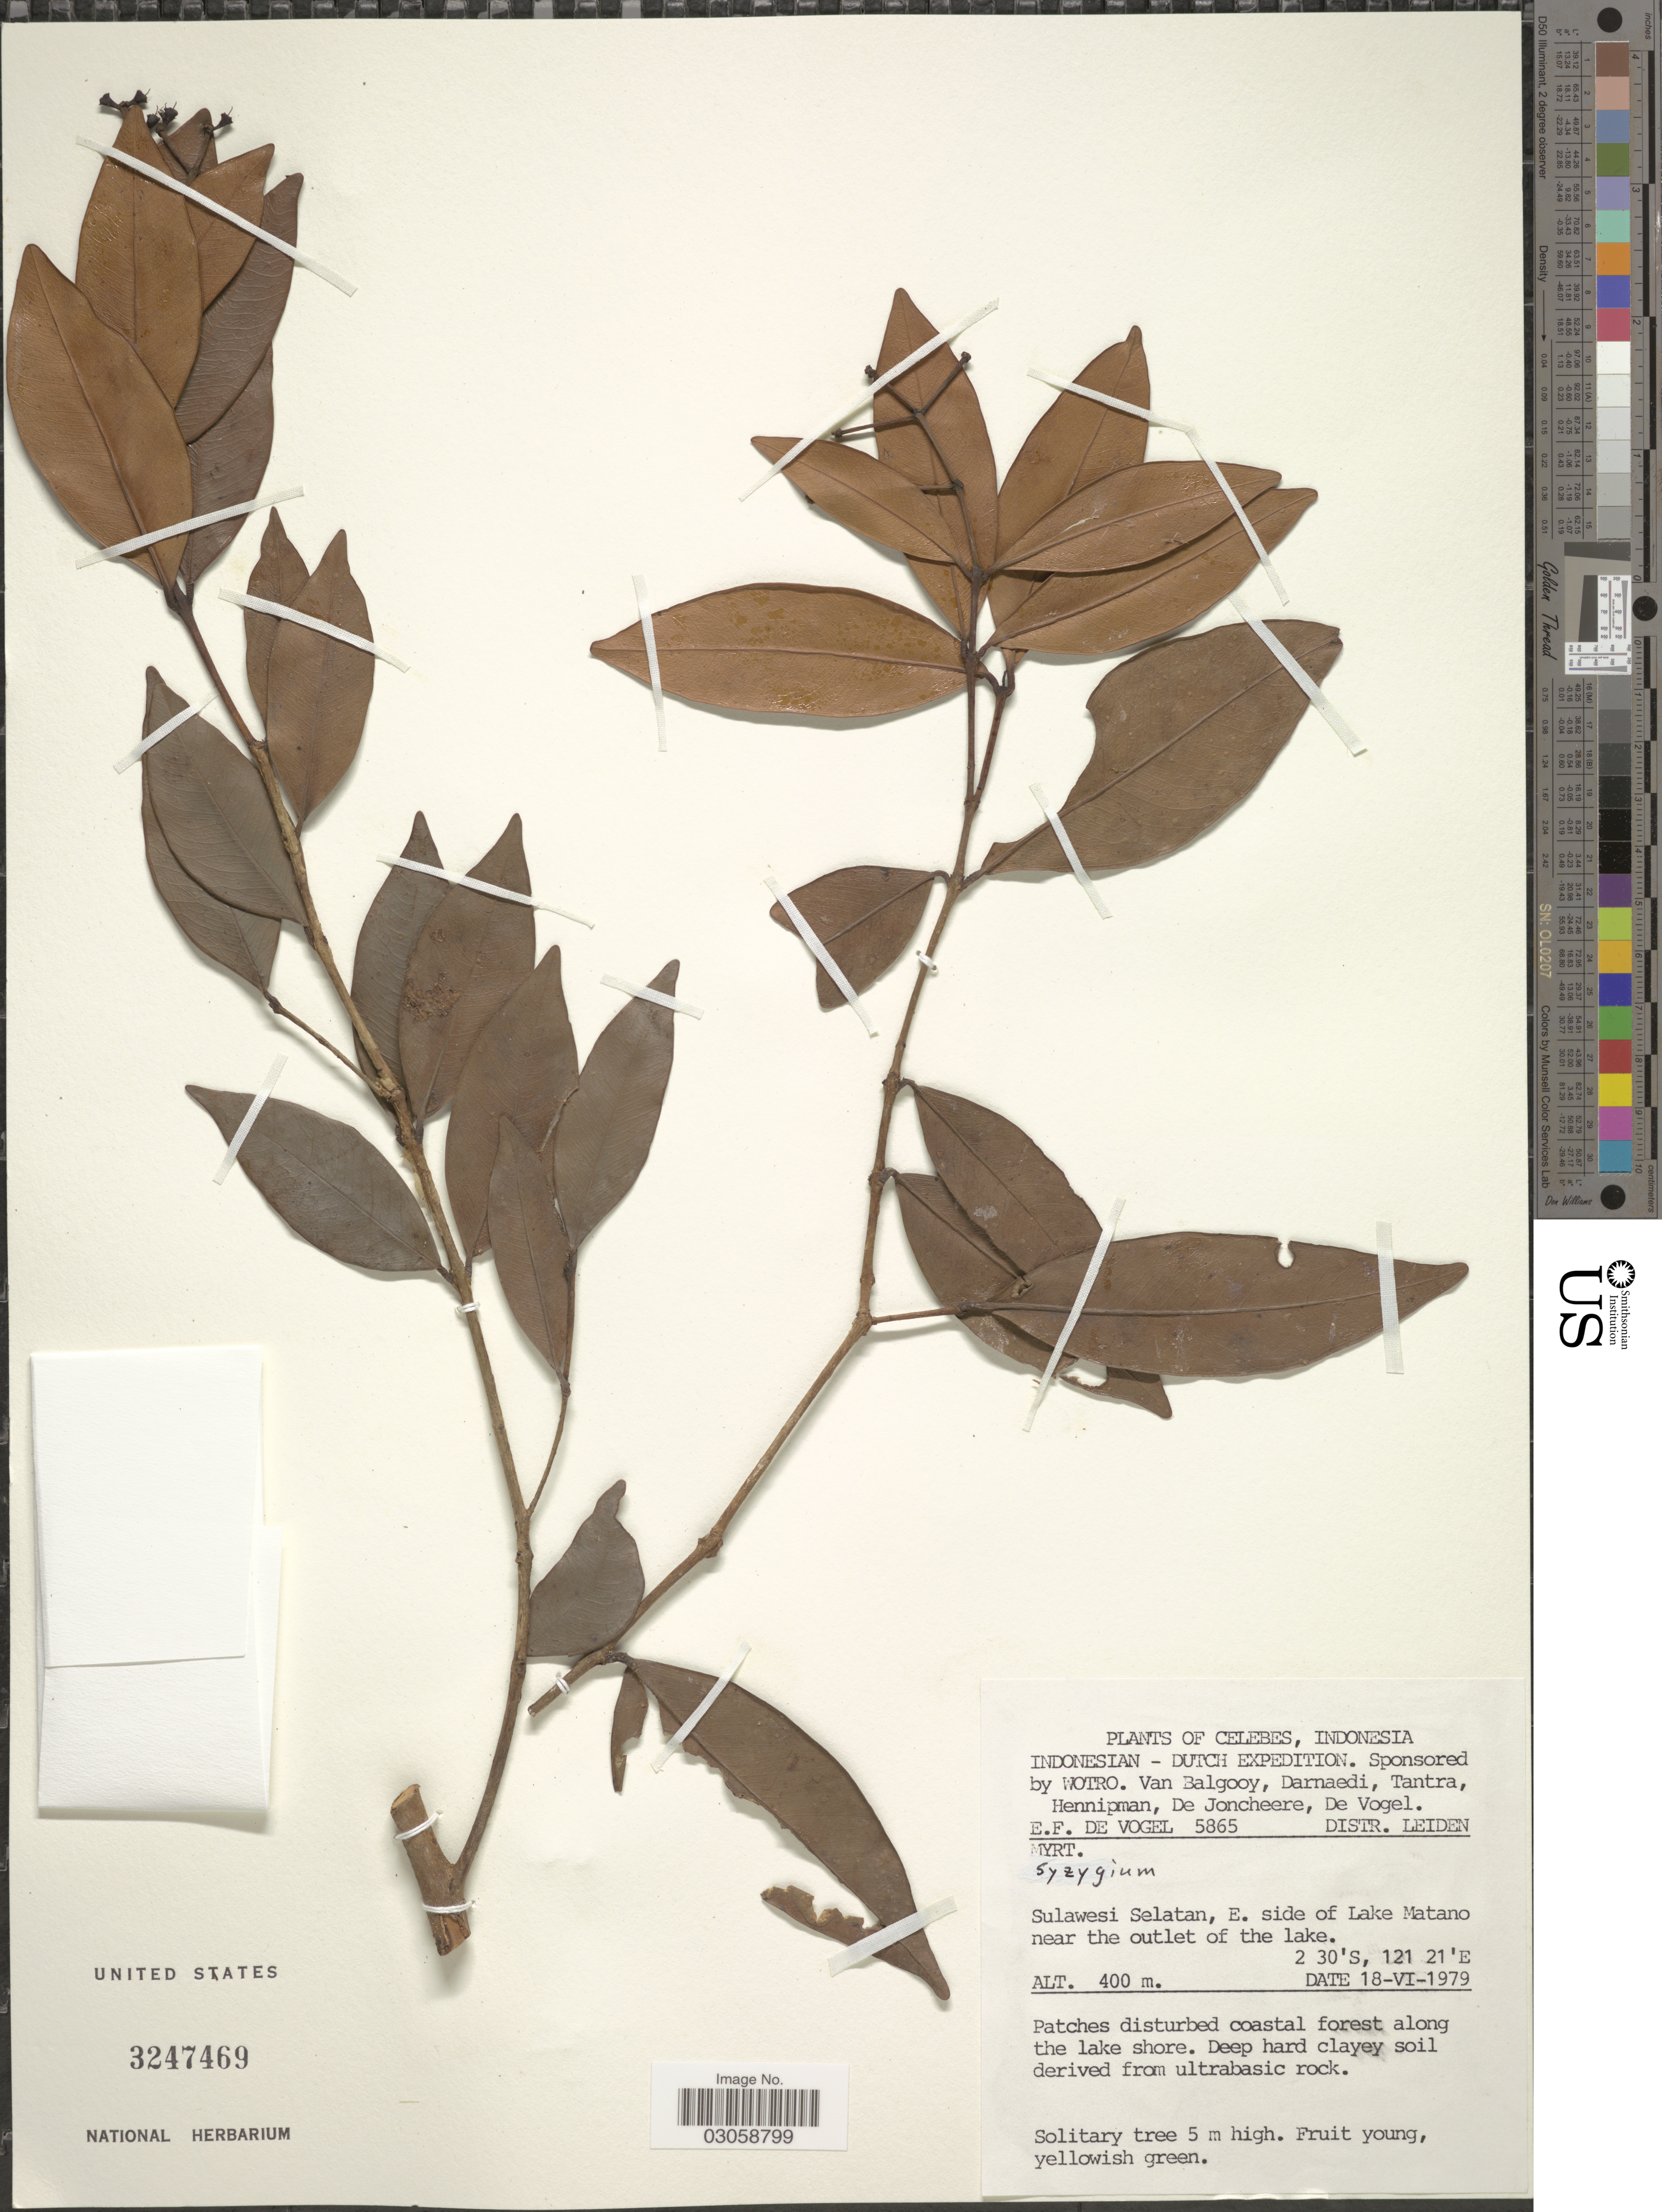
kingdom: Plantae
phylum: Tracheophyta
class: Magnoliopsida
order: Myrtales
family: Myrtaceae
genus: Syzygium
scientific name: Syzygium sp.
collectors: E. F. de Vogel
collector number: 5865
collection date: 1979-06-18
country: Indonesia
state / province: Sulawesi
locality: Celebes, Sulawesi Selatan, E. side of Lake Matano near the outlet of the lake.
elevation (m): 400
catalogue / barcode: US 3247469